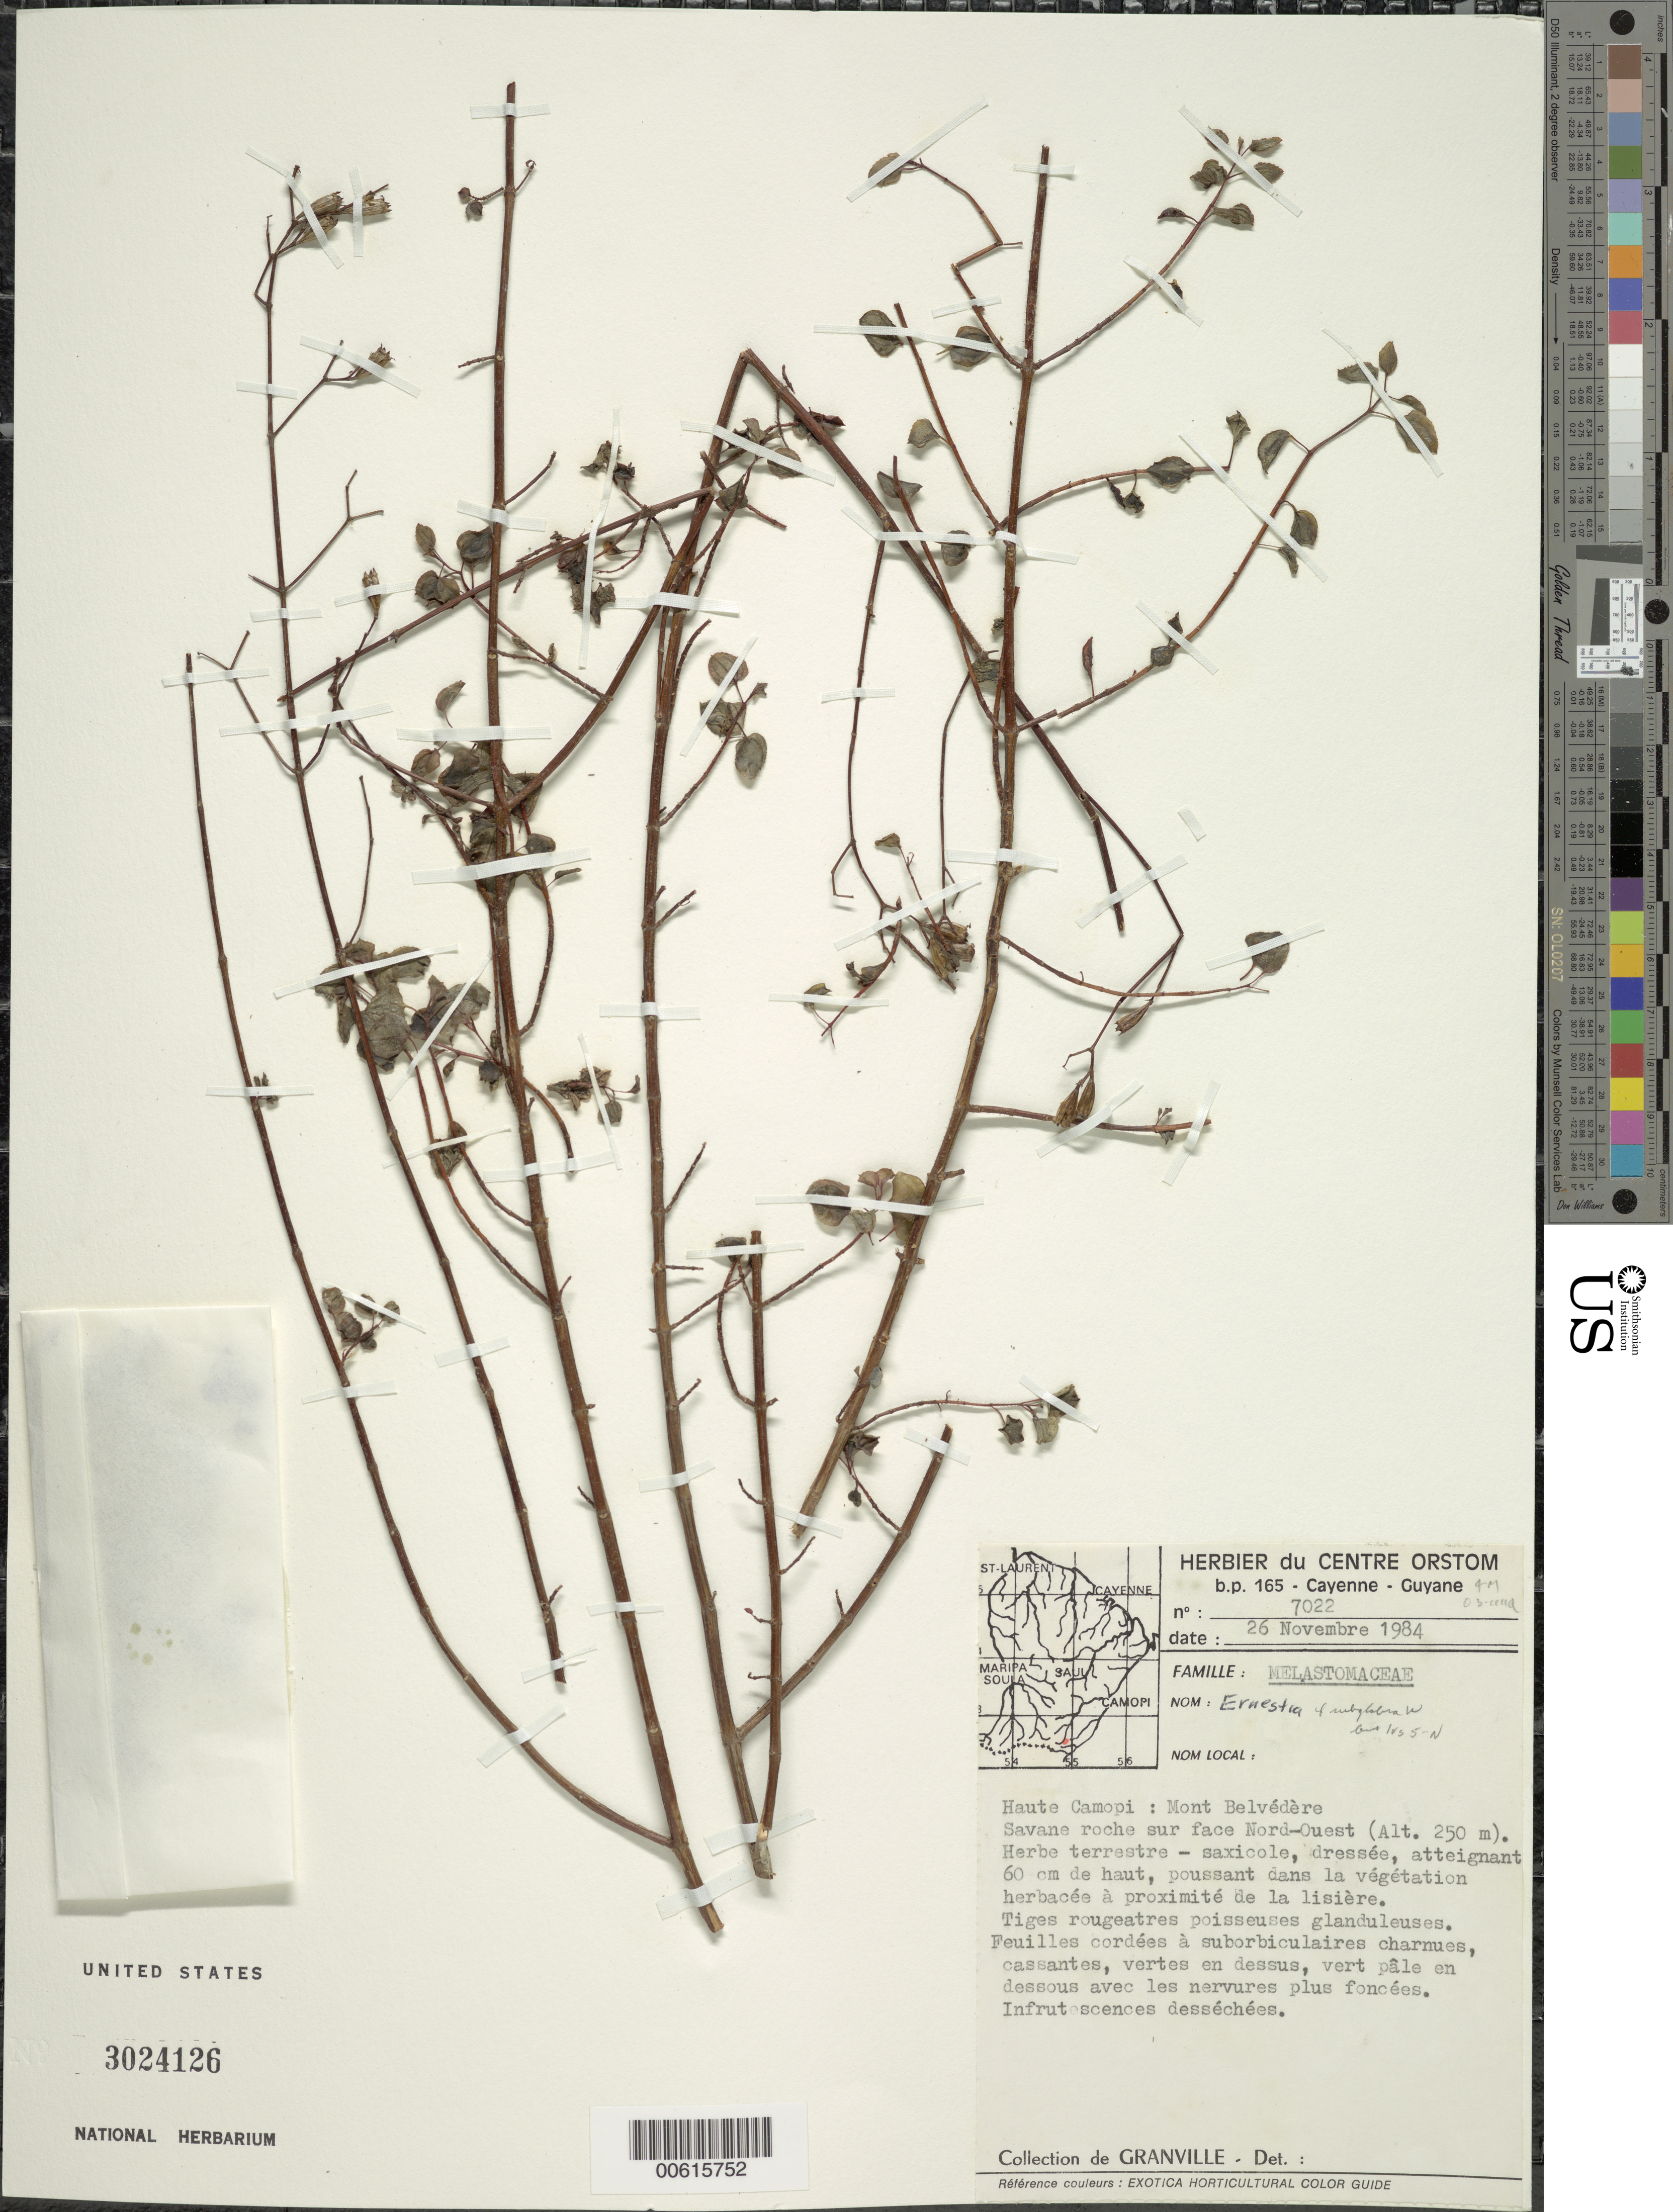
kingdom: Plantae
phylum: Tracheophyta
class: Magnoliopsida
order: Myrtales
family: Melastomataceae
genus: Ernestia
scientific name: Ernestia subglabra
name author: Wurdack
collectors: J.-J. de Granville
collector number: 7022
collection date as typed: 26-Nov-84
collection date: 1984-11-26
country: French Guiana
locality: Mont Belvédère, haute Camopi, sur face Nord-Ouest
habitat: Savane roche, poussant dans la vegetation herbacee a proximite de la lisiere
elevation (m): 250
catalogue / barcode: US 3024126